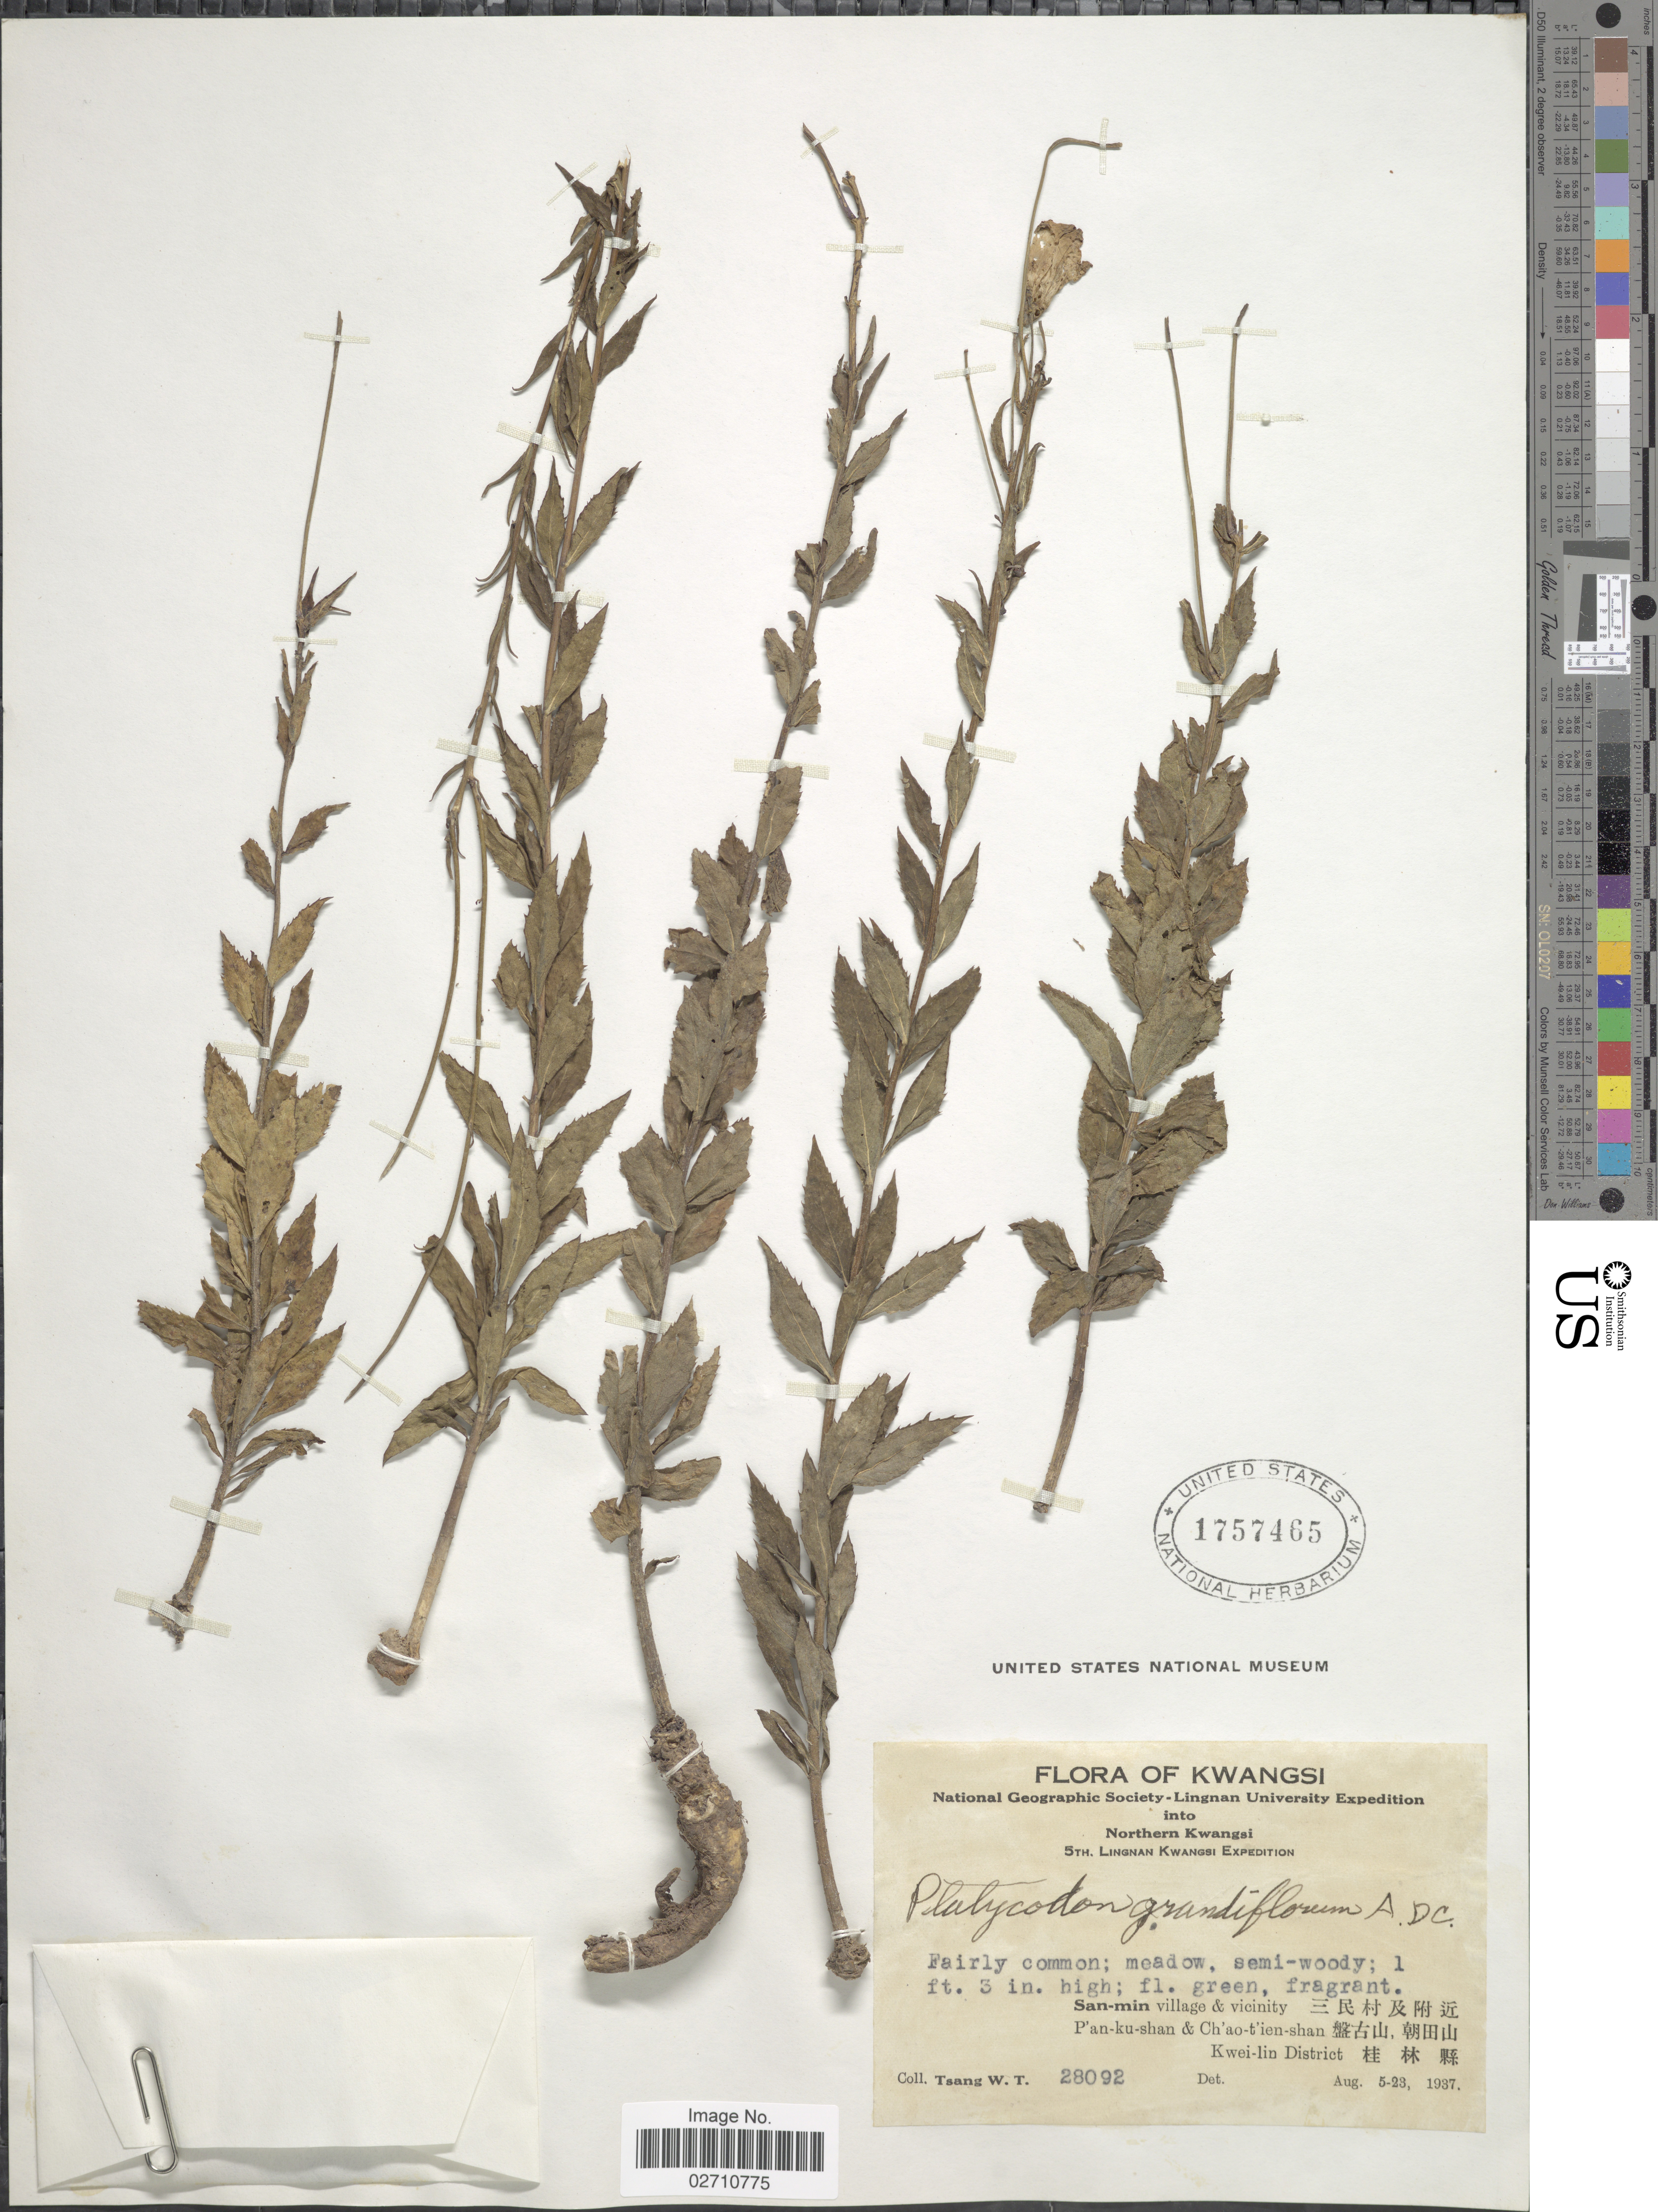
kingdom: Plantae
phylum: Tracheophyta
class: Magnoliopsida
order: Asterales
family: Campanulaceae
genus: Platycodon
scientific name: Platycodon grandiflorus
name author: (Jacq.) A. DC.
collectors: W. T. Tsang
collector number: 28092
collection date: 1937-08-05/1937-08-23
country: China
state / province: Guangxi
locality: Northern Kwangsi. San-min village & vicinity. P'an-ku-shan & Ch'ao-t'ien-shan. Kwei-lin District. Tai Loh Puk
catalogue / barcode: US 1757465